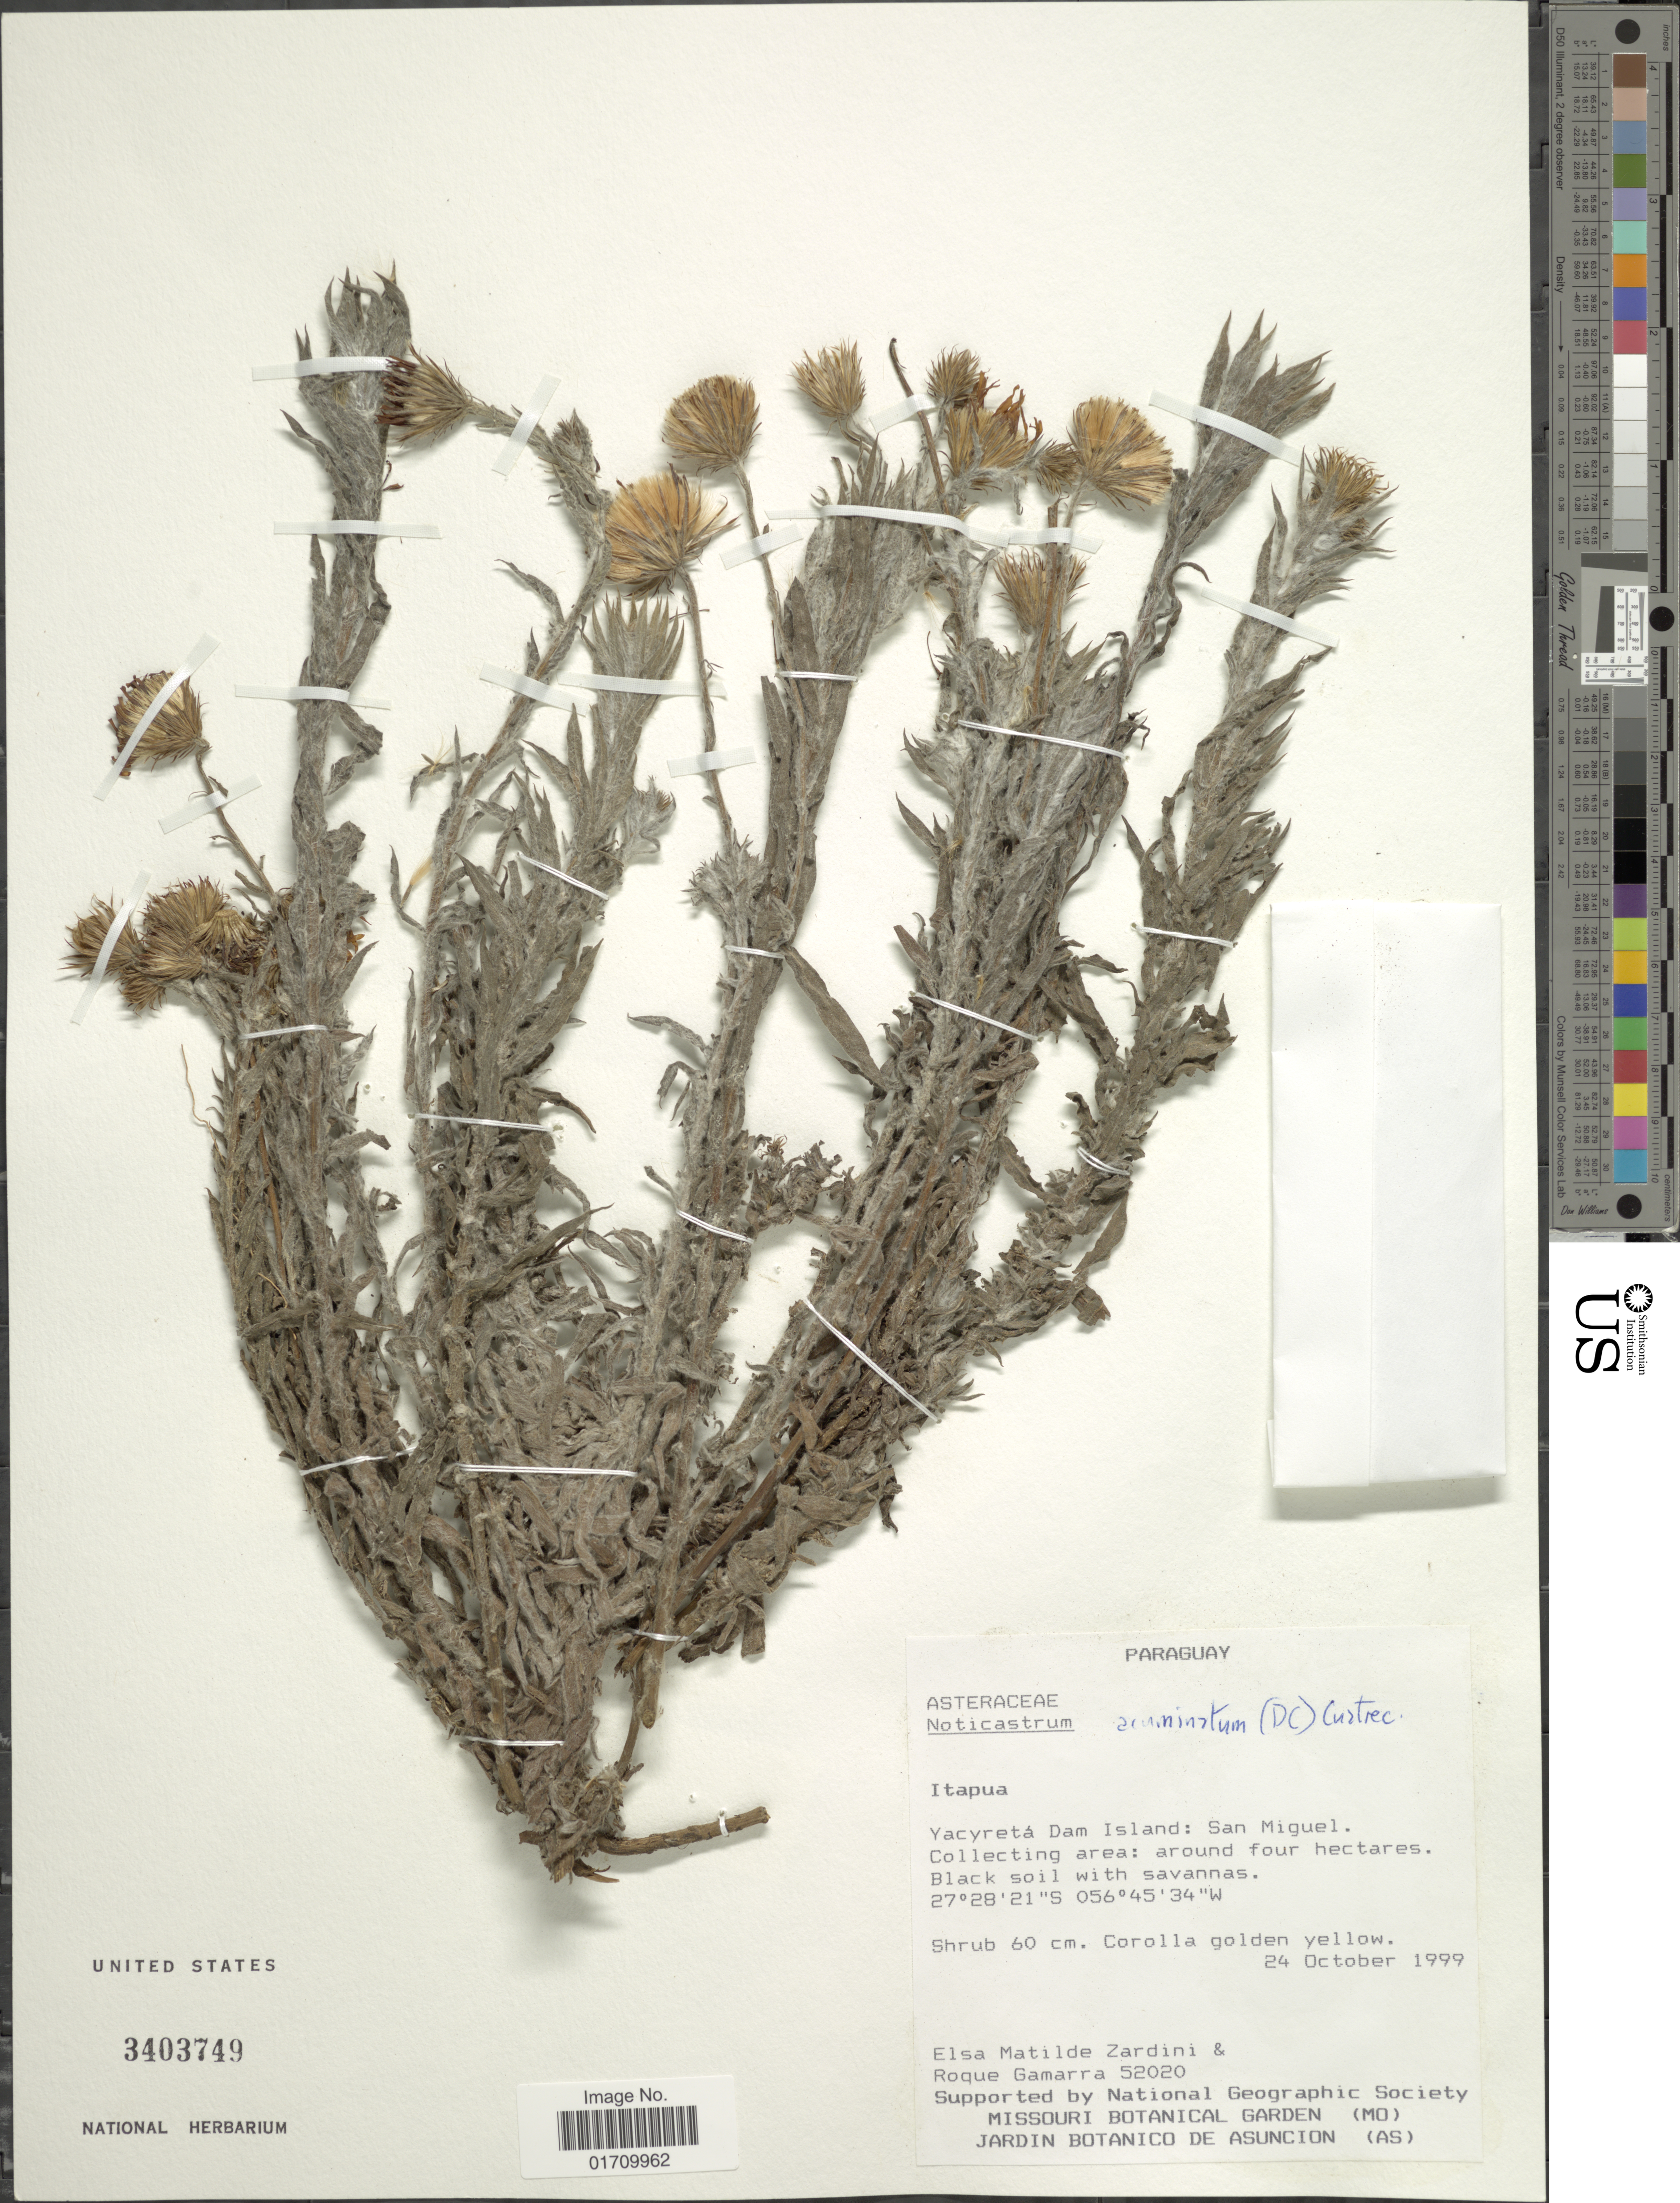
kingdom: Plantae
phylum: Tracheophyta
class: Magnoliopsida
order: Asterales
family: Asteraceae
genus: Noticastrum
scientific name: Noticastrum acuminatum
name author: (DC.) Cuatrec.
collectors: E. M. Zardini & R. Gamarra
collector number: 52020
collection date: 1999-10-24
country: Paraguay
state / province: Itapua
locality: Yacyreta Dam Island, San Miguel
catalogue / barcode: US 3403749